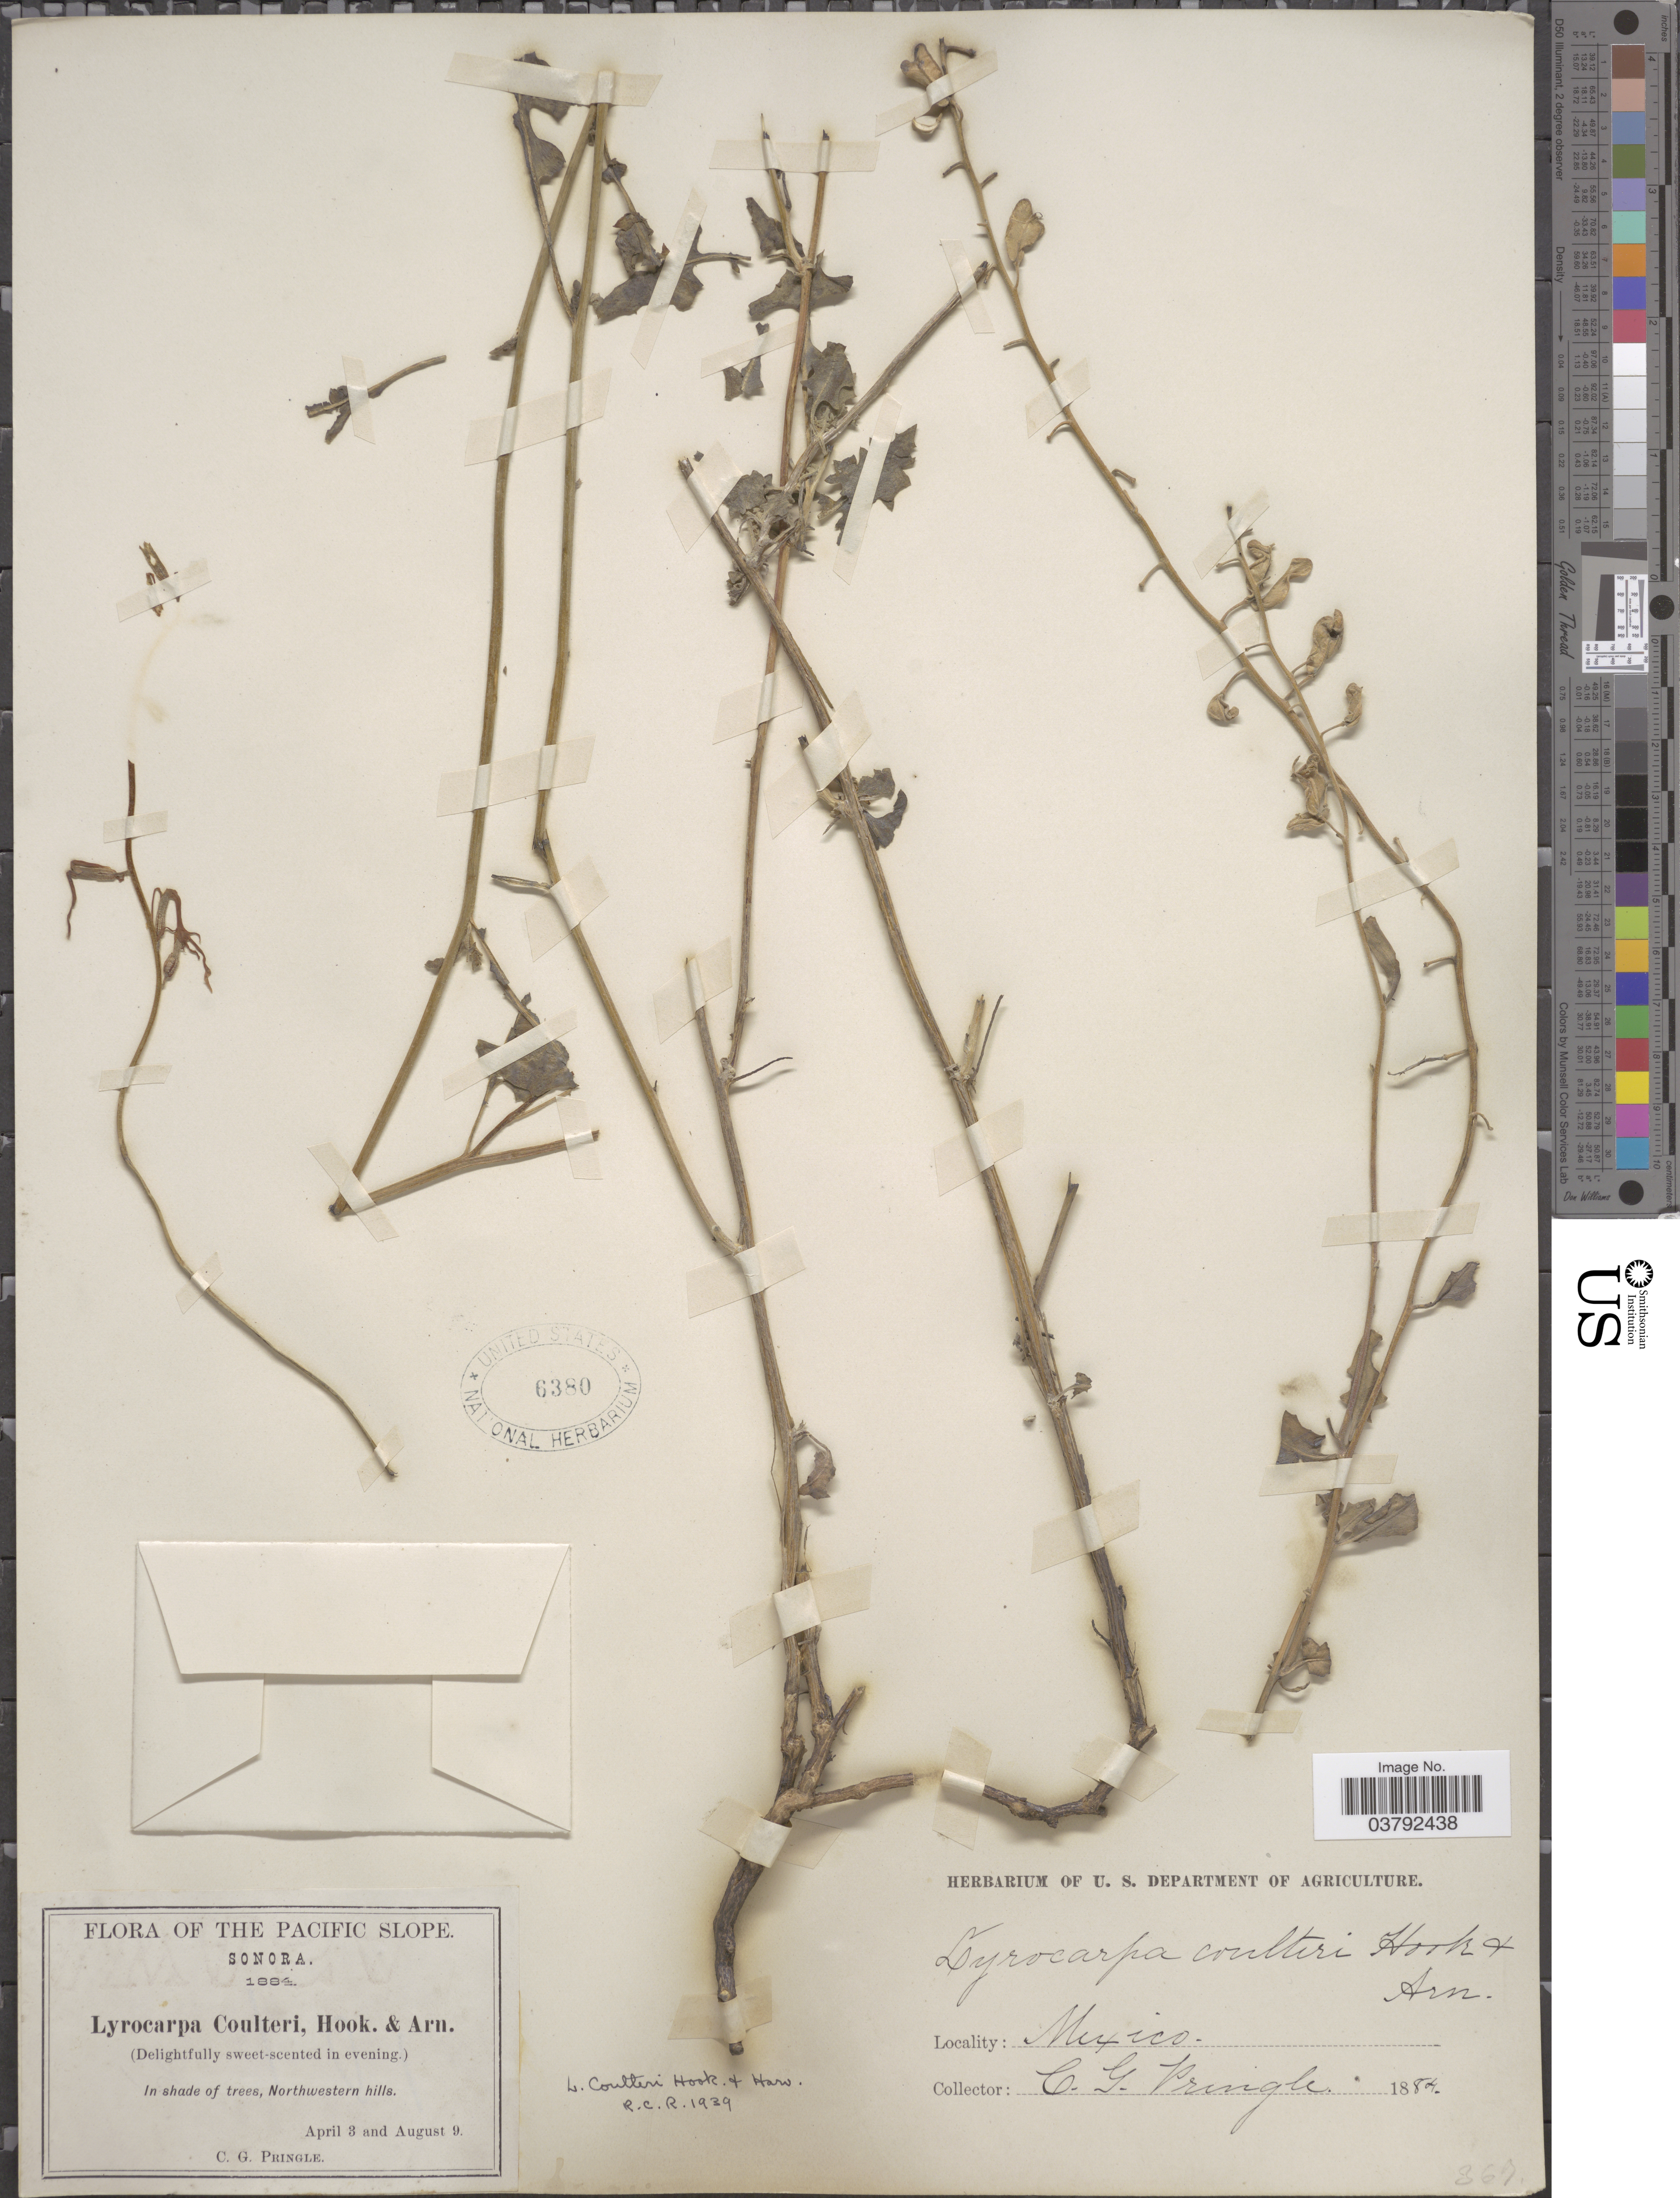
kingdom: Plantae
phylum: Tracheophyta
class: Magnoliopsida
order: Brassicales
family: Brassicaceae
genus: Lyrocarpa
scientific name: Lyrocarpa coulteri var. typica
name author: Rollins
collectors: C. G. Pringle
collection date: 1884-04-03/1884-08-09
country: Mexico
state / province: Sonora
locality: The Pacific Slope. Northwestern hills.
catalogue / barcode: US 6380